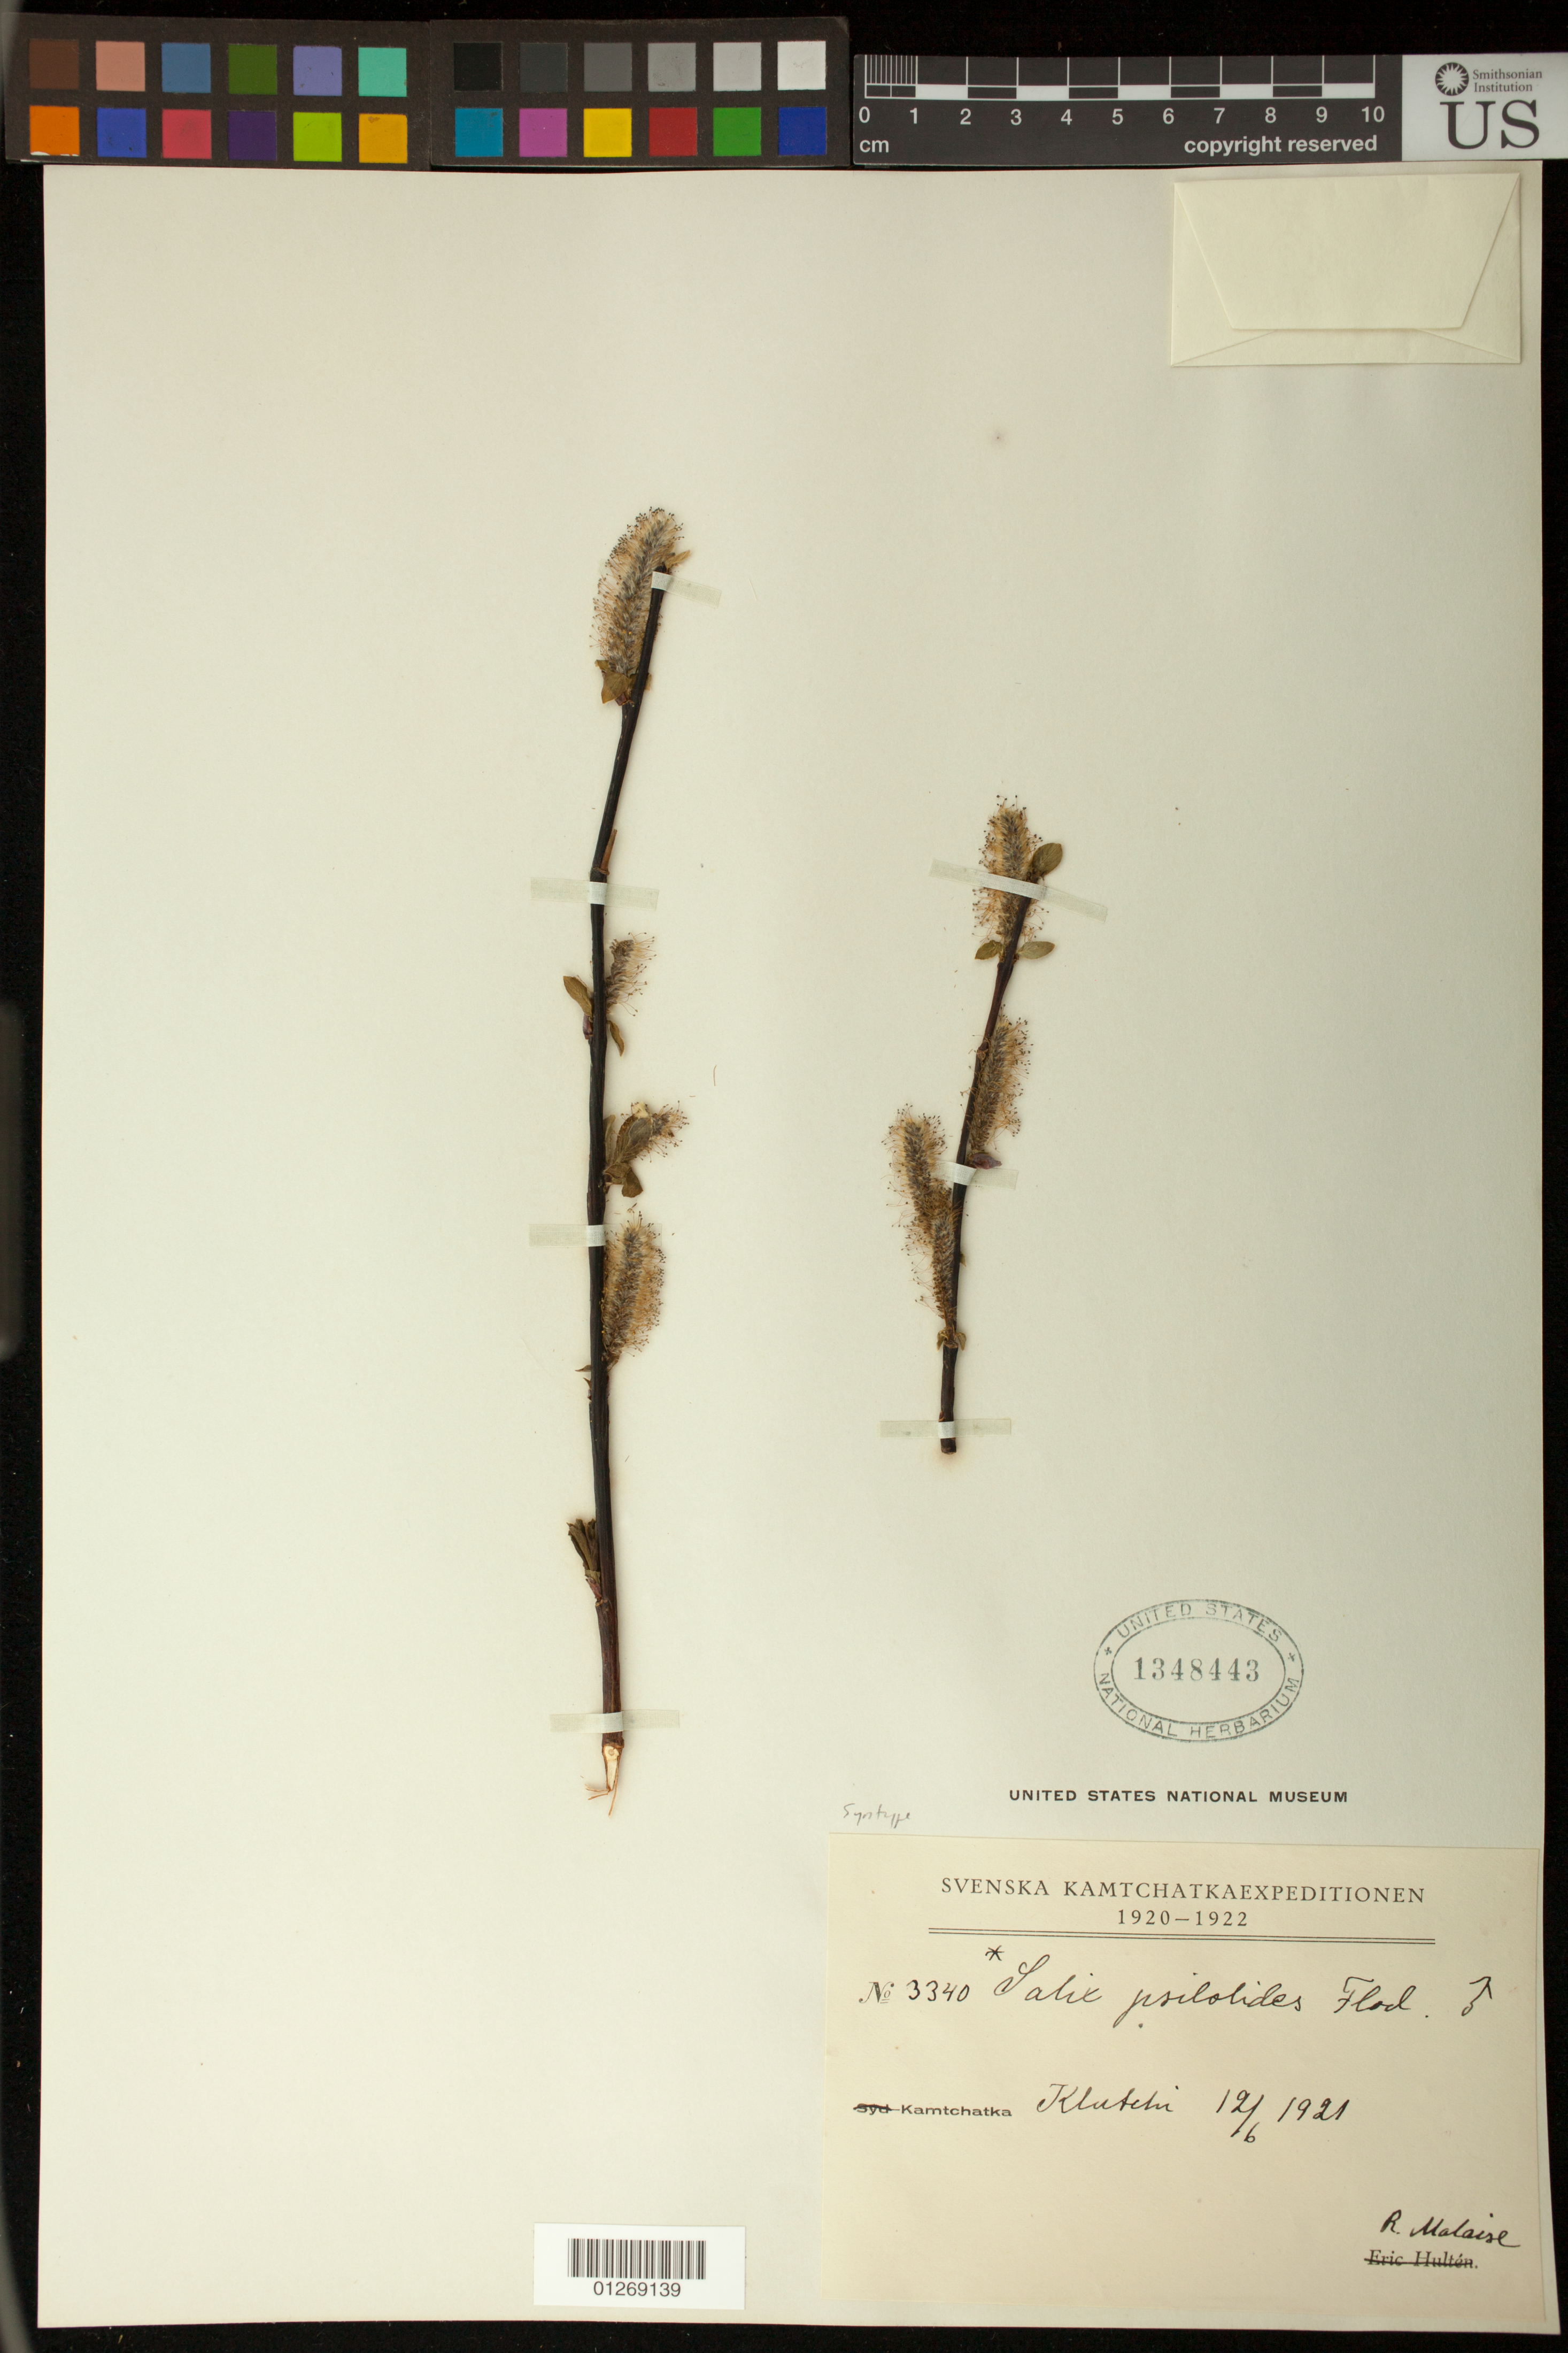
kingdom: Plantae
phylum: Tracheophyta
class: Magnoliopsida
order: Malpighiales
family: Salicaceae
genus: Salix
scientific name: Salix psiloides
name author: Flod.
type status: Syntype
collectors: R. Malaise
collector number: Hultén 3340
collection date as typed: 12/6 1921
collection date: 1921-06-12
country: Russian Federation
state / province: Kamchatka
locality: Kamtchatka, Klutchi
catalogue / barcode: US 1348443